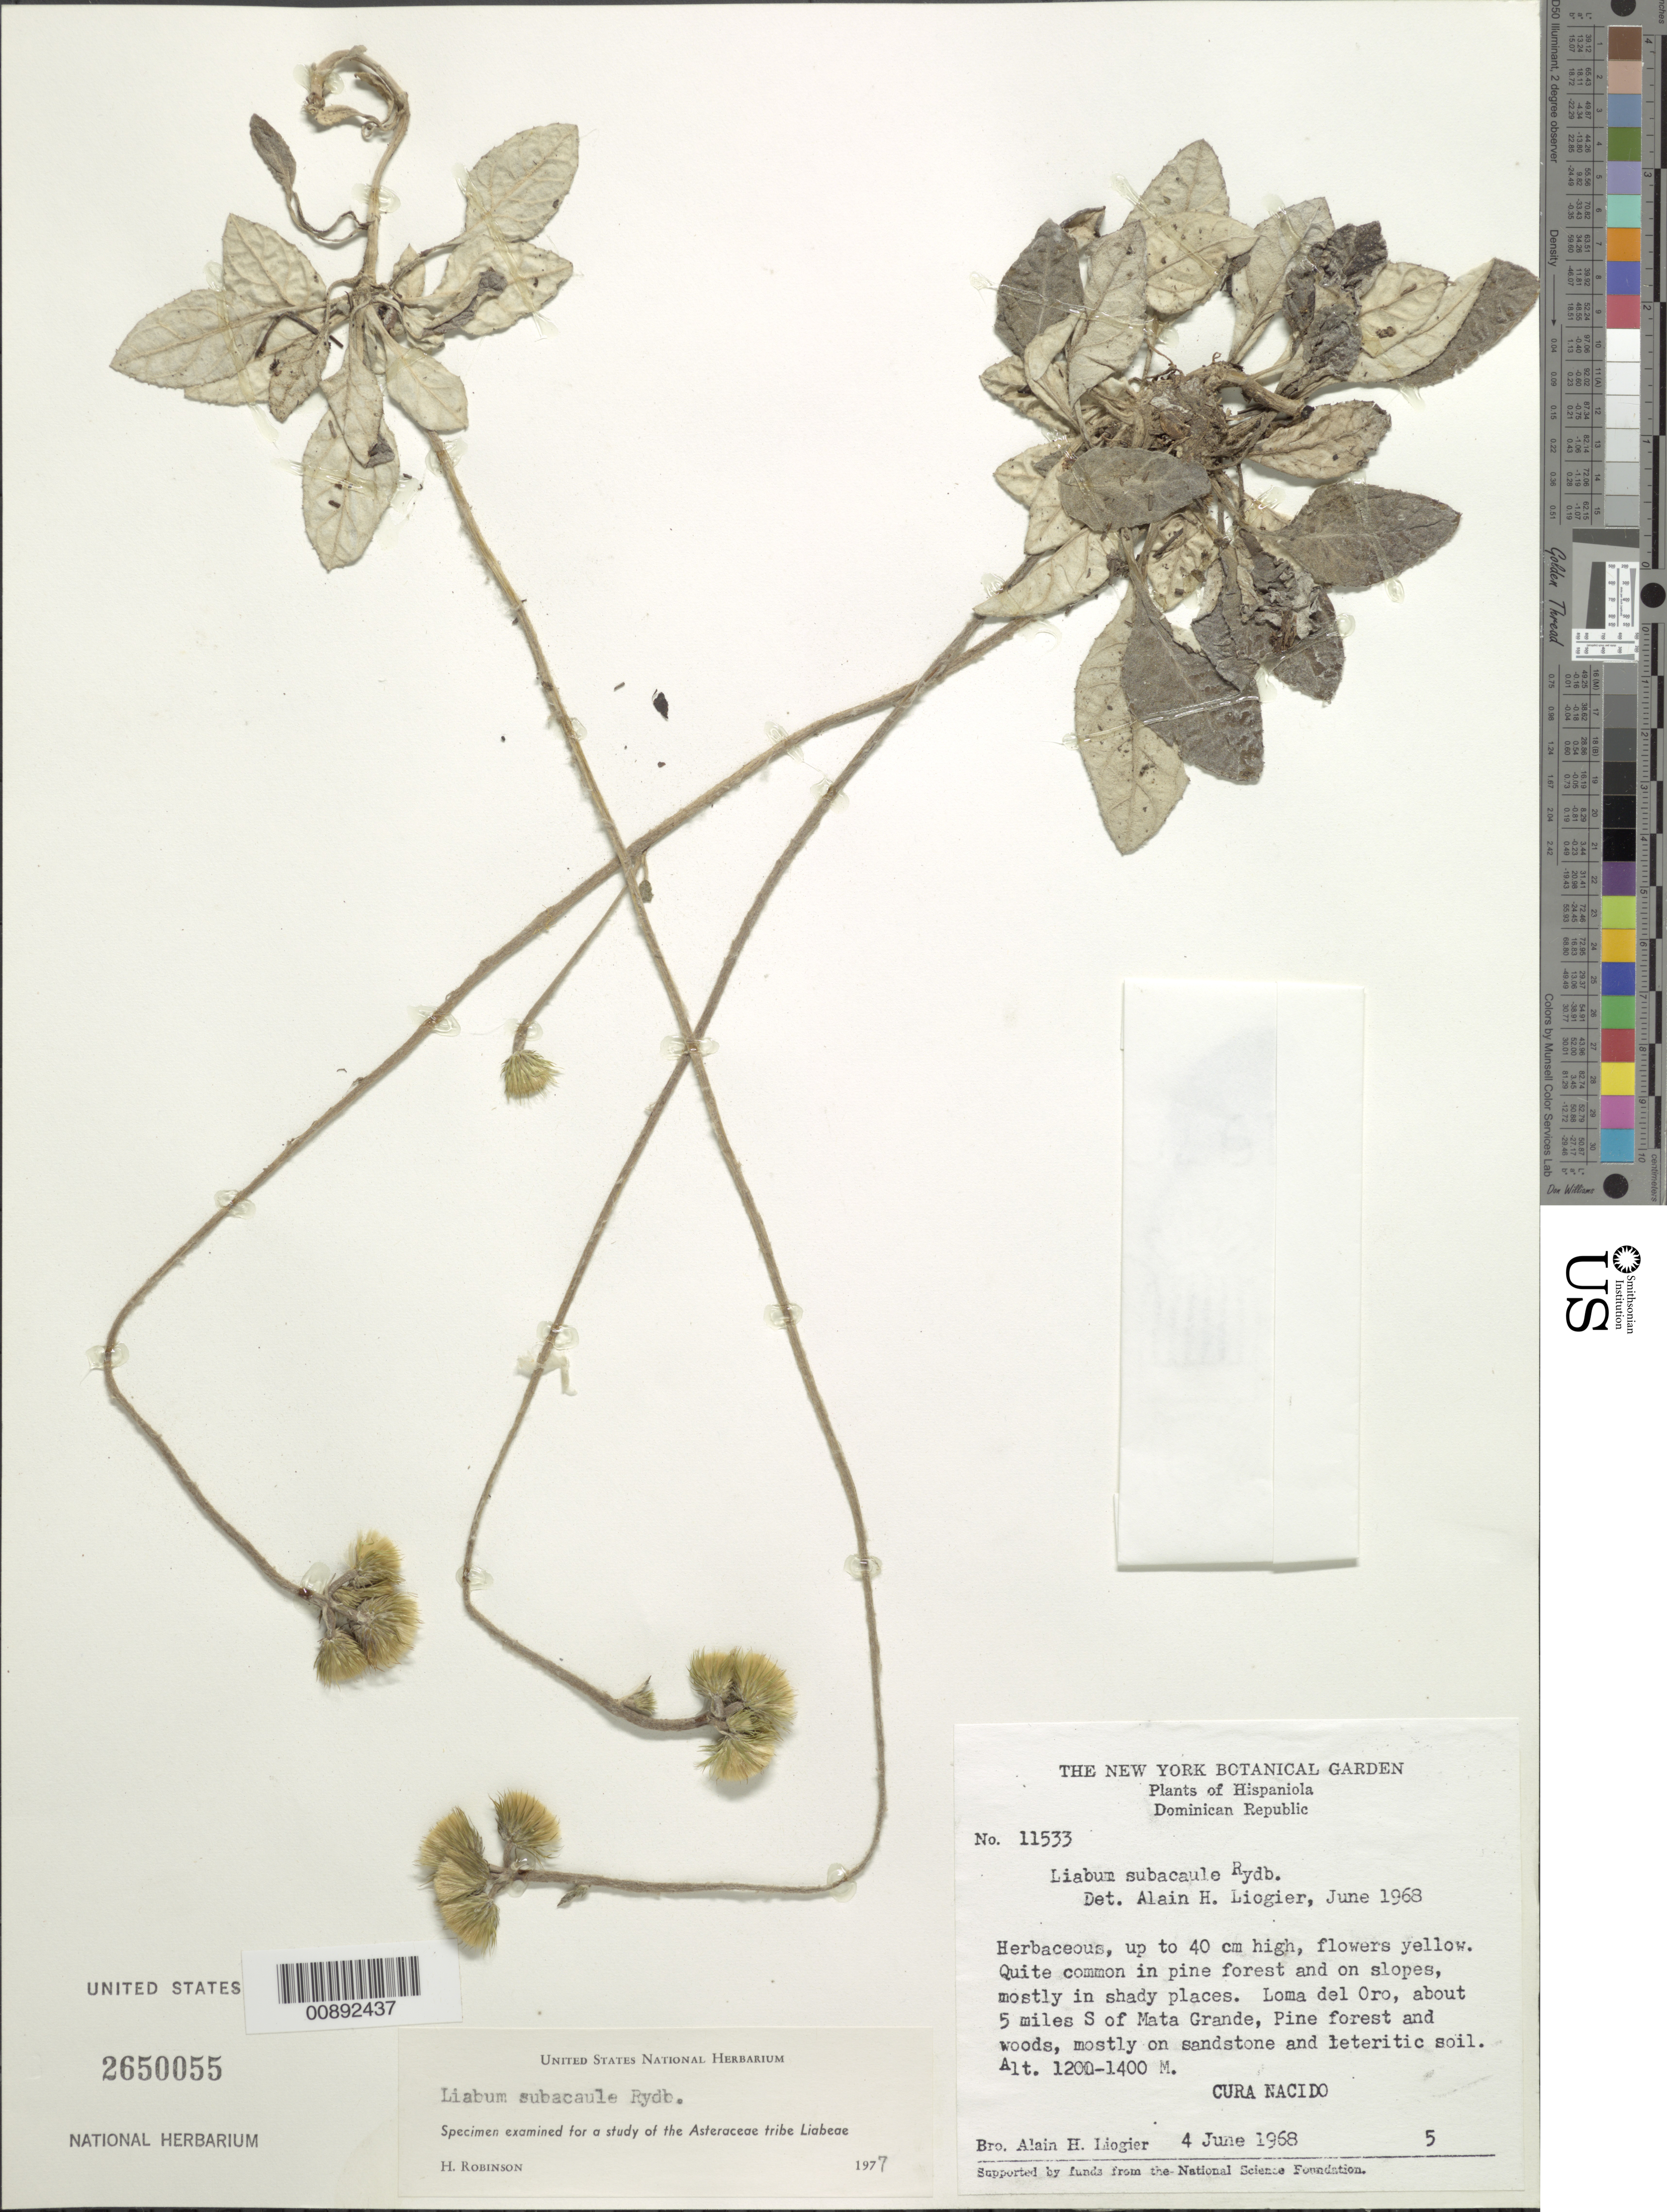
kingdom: Plantae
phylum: Tracheophyta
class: Magnoliopsida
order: Asterales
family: Asteraceae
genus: Liabum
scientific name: Liabum subacaule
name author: Rydb.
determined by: Robinson, Harold E., (US)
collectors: A. H. Liogier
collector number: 11533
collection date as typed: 4 June 1968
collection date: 1968-06-04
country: Dominican Republic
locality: Loma del Oro, about 5 miles S of Mata Grande. Cura Nacido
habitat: Pine forest & on slopes, mostly in shady places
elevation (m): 1200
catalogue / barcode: US 2650055